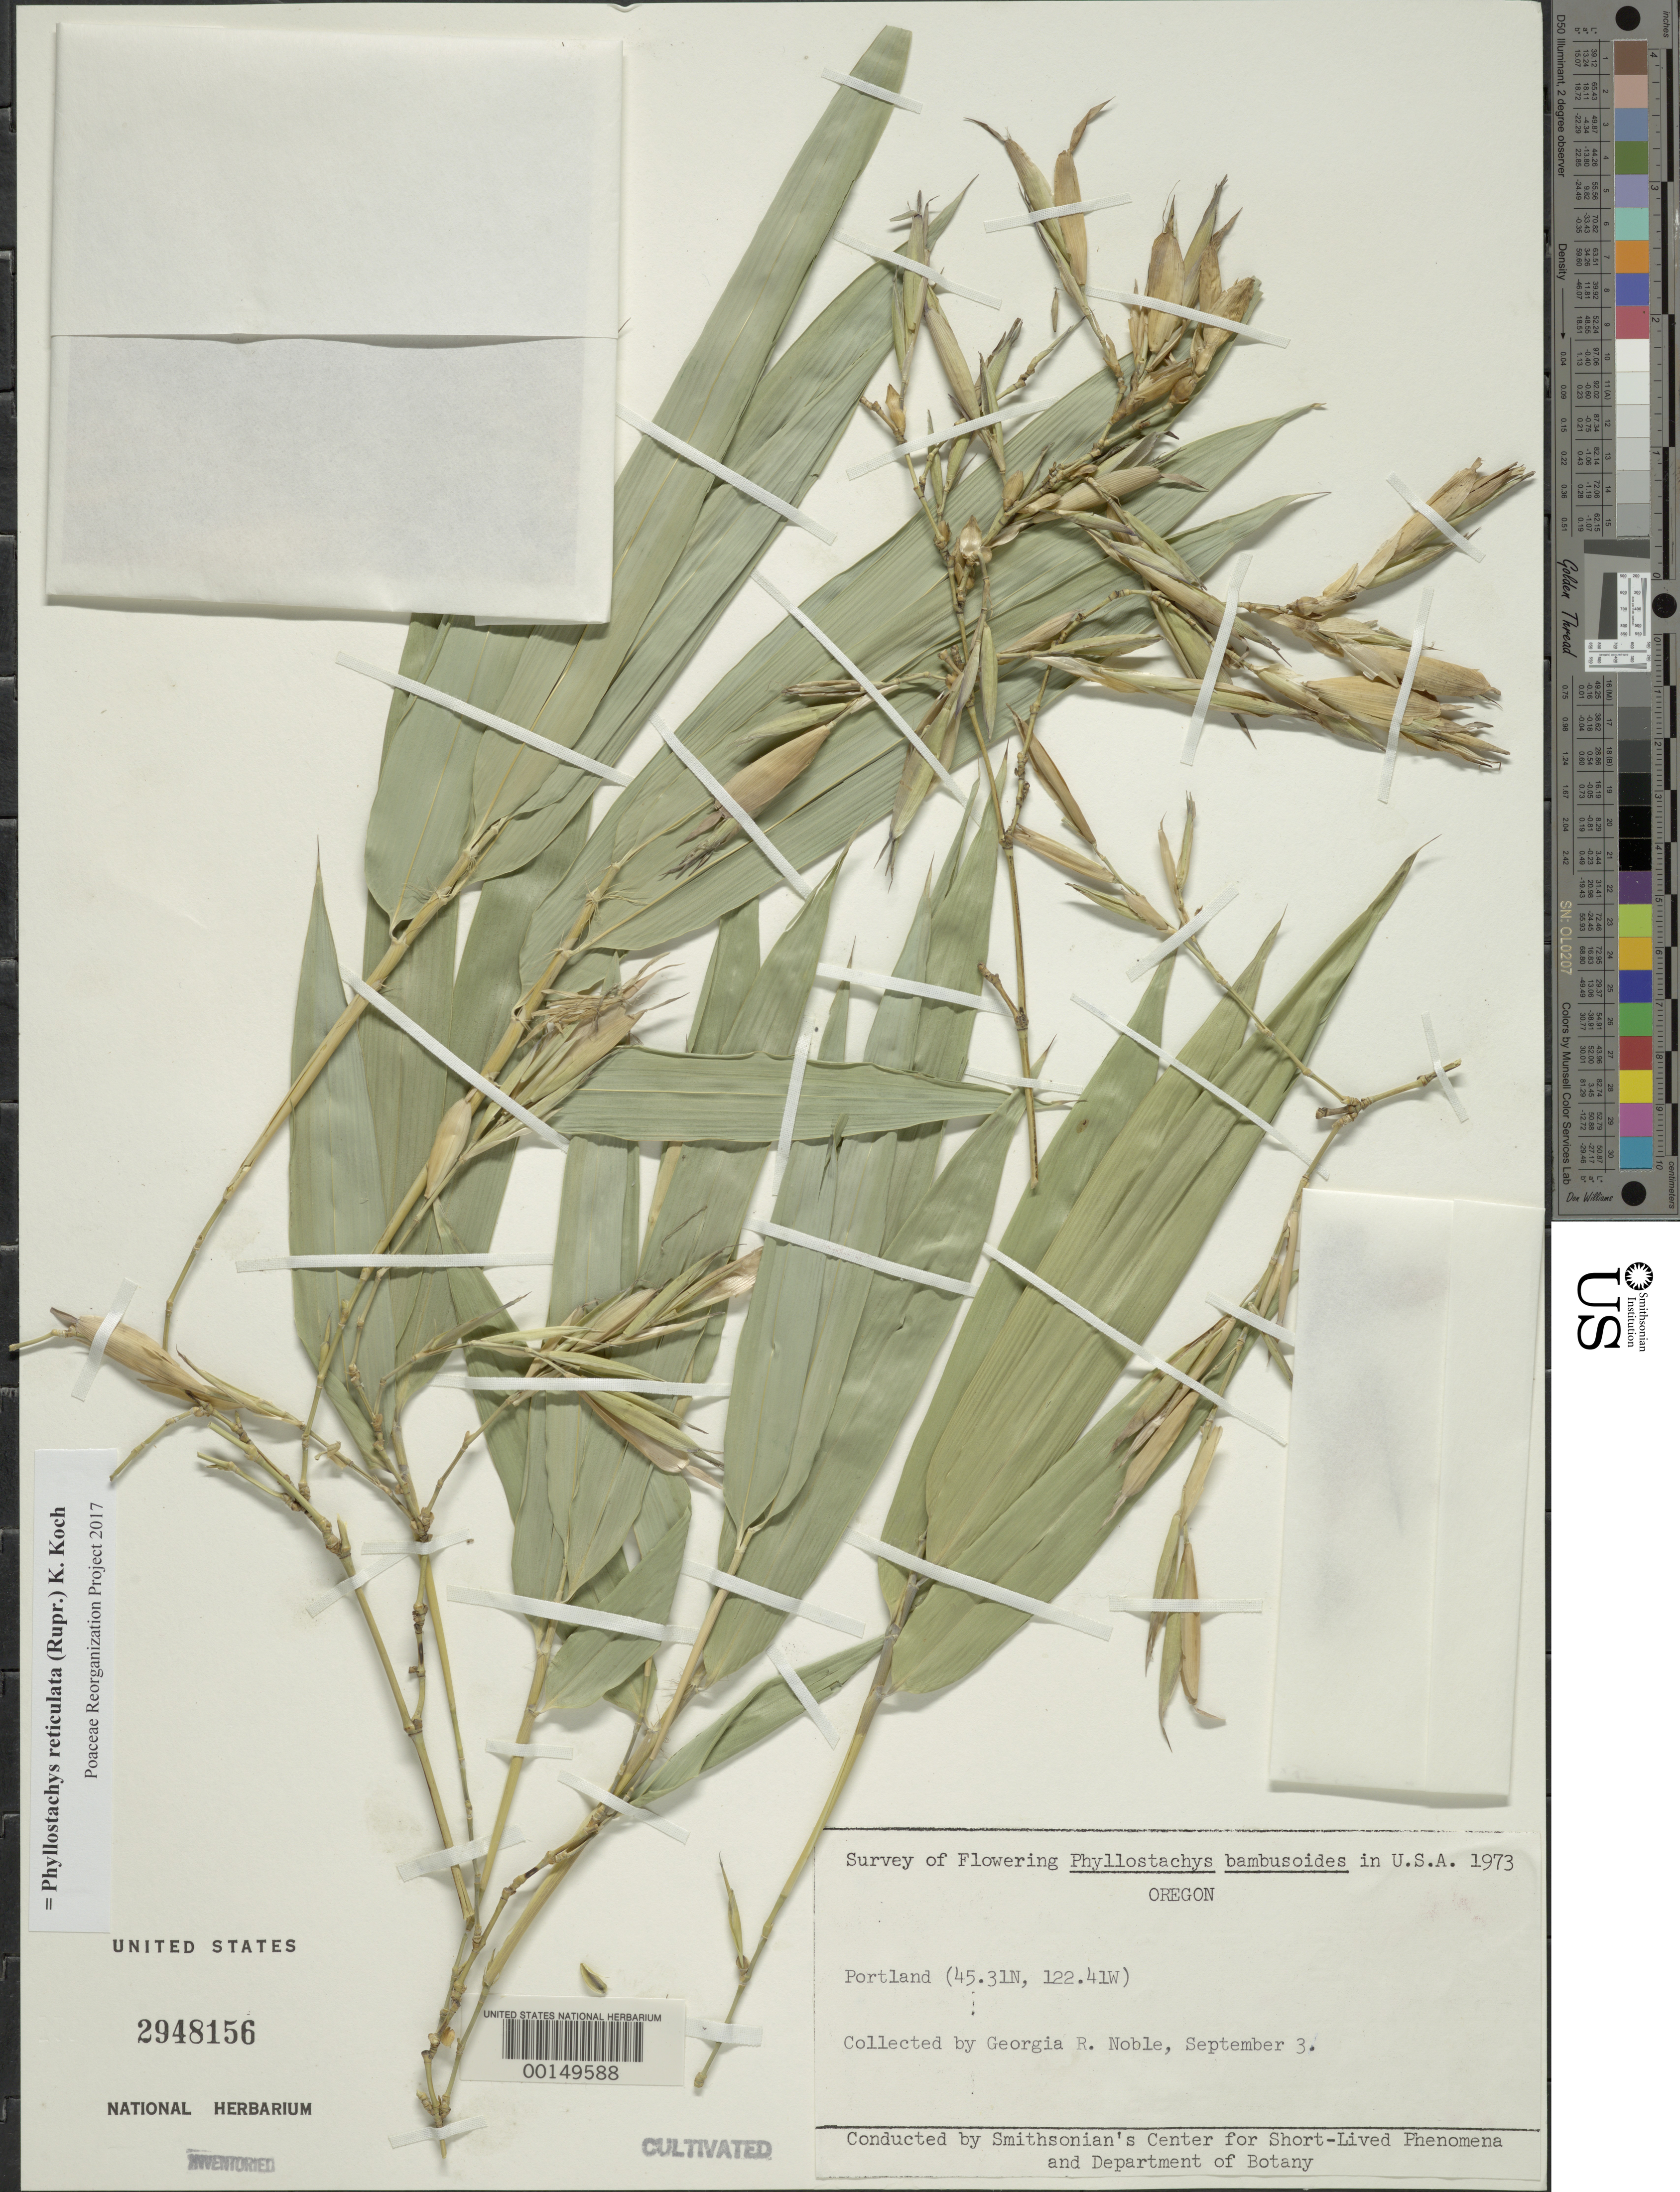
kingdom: Plantae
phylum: Tracheophyta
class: Liliopsida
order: Poales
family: Poaceae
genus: Phyllostachys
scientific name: Phyllostachys reticulata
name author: (Rupr.) K. Koch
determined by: Poaceae Reorganization Project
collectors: G. Noble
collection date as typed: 03 Sep 1973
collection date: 1973-09-03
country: United States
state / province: Oregon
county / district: Multnomah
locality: Portland, lat. 45.32n: long. 122.4w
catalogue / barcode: US 2948156